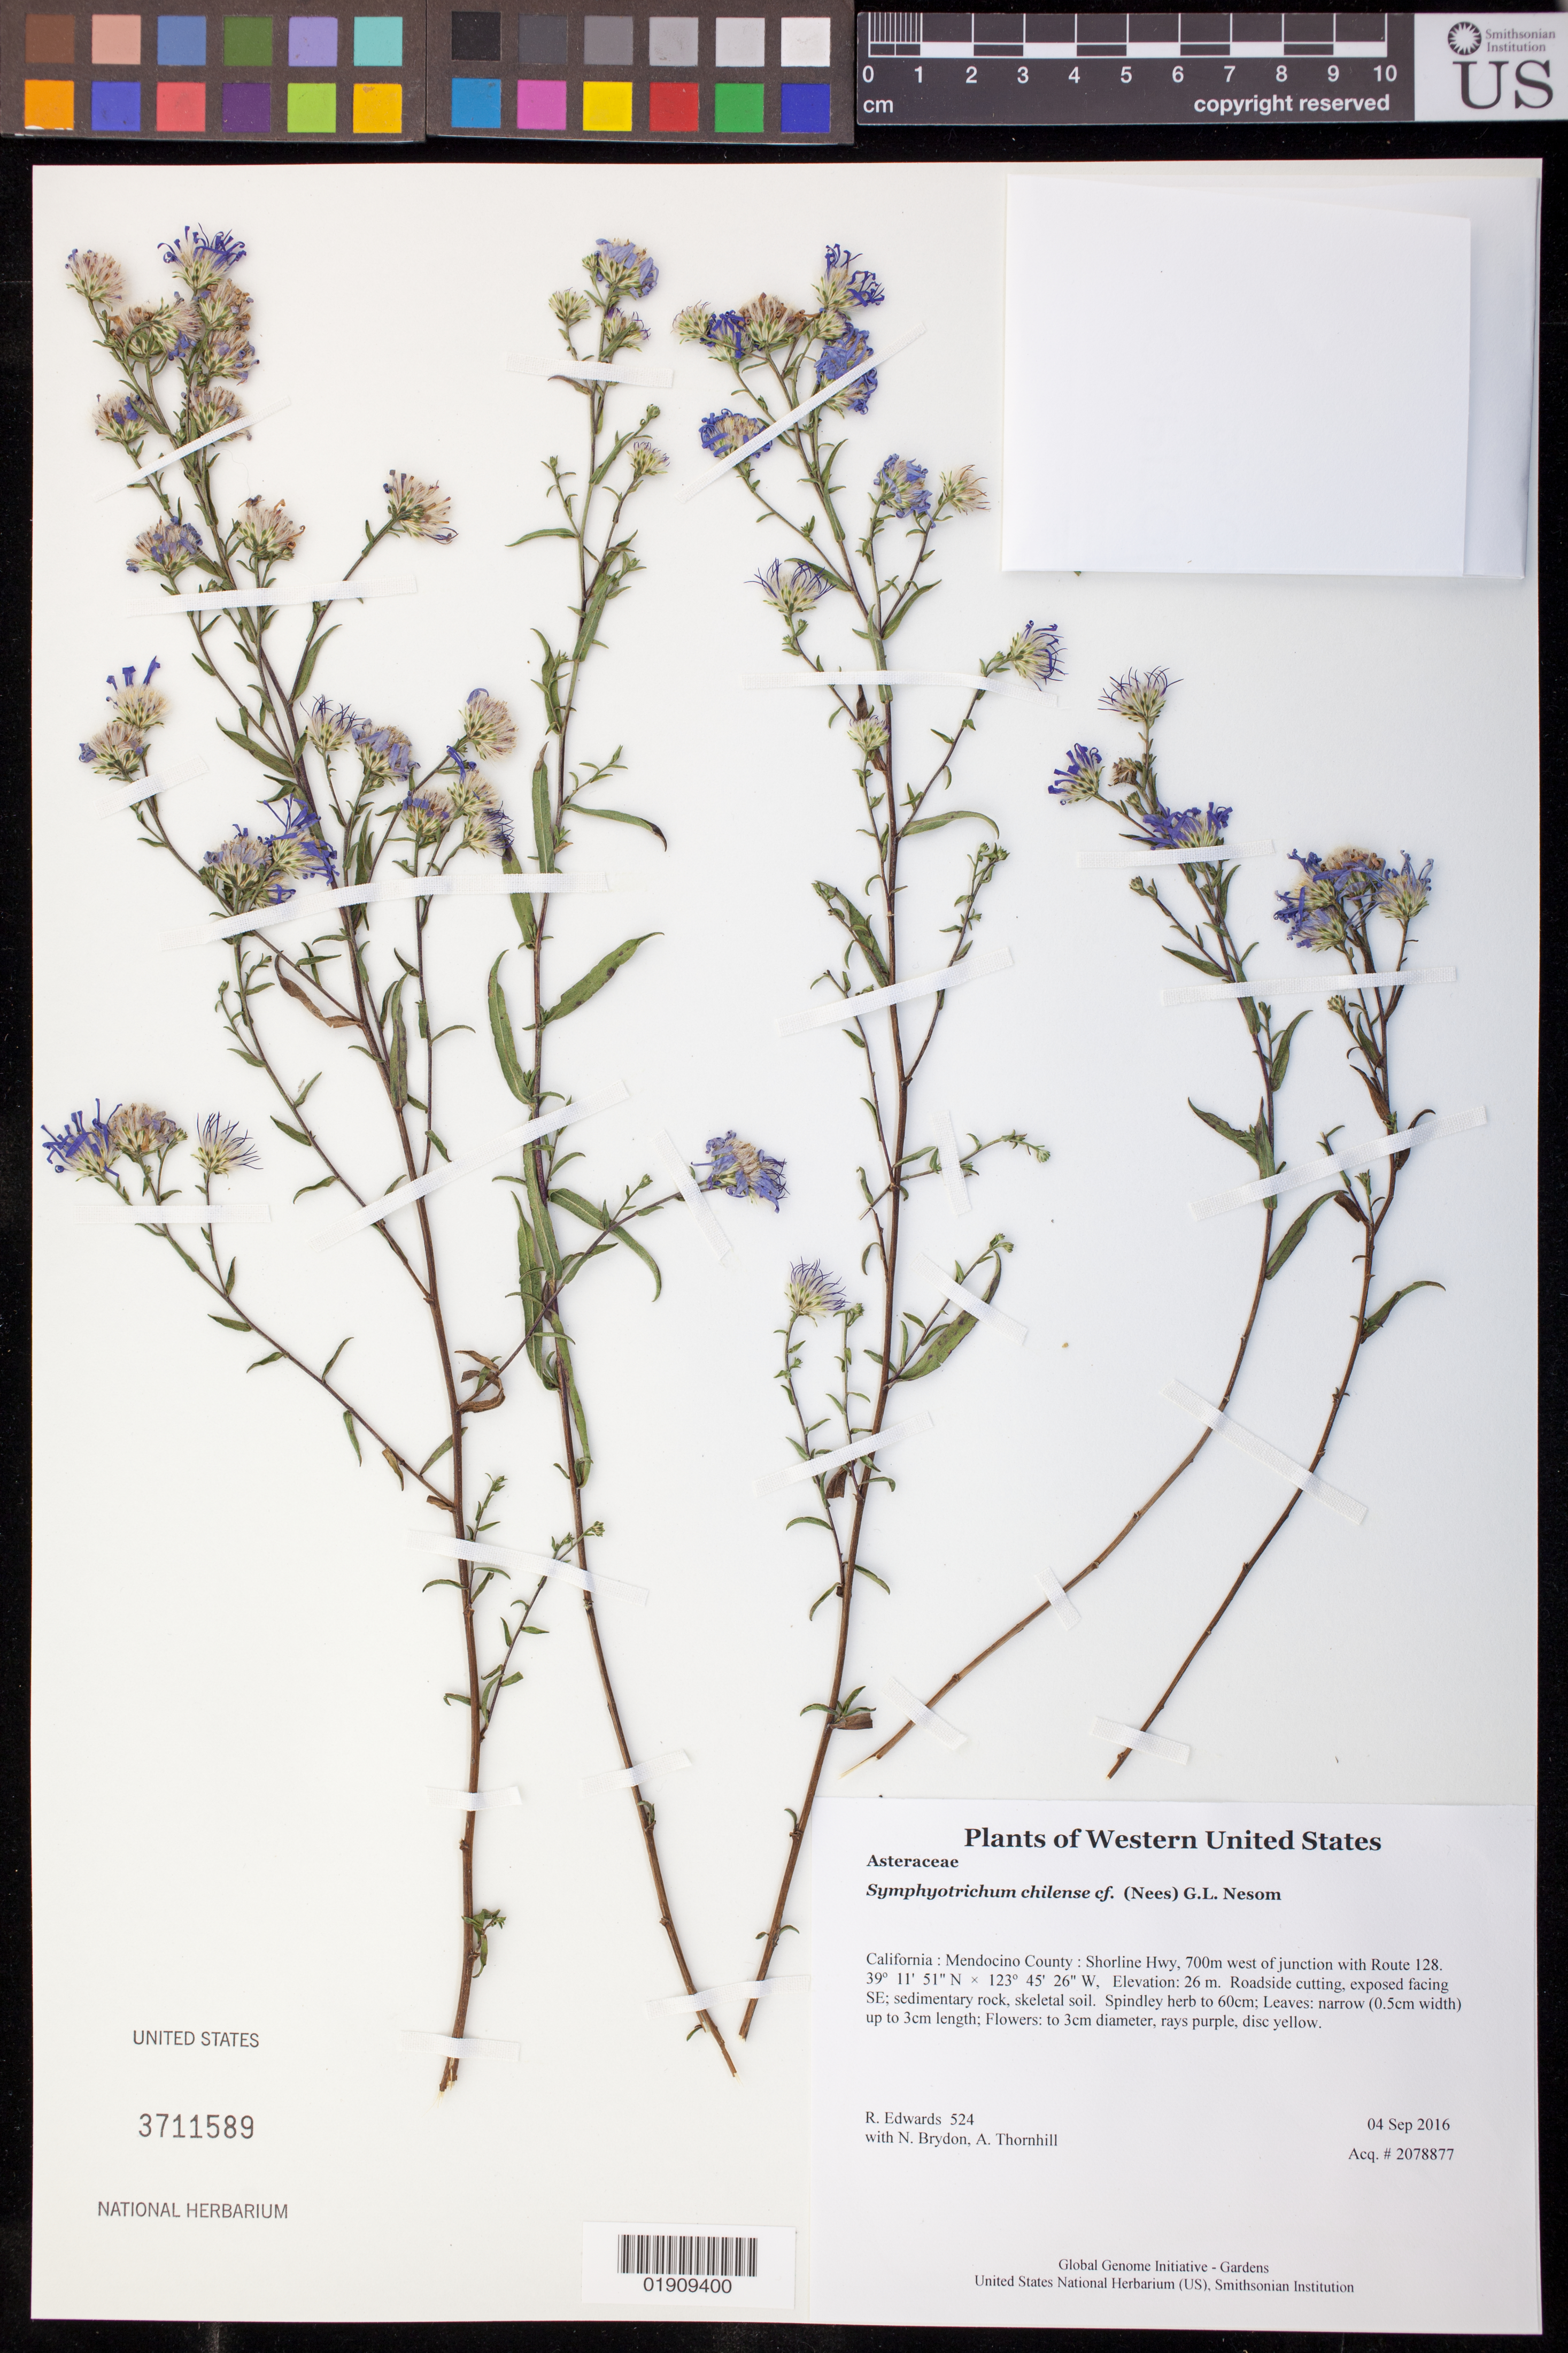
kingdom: Plantae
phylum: Tracheophyta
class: Magnoliopsida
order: Asterales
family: Asteraceae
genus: Symphyotrichum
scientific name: Symphyotrichum chilense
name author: (Nees) G.L. Nesom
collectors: N. Brydon & A. Thornhill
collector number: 524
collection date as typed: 4 September 2016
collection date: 2016-09-04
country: United States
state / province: California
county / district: Mendocino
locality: Shorline Hwy, 700m west of junction with Route 128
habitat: Roadside cutting, exposed facing SE; sedimentary rock, skeletal soil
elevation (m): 25.6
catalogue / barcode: US 3711589